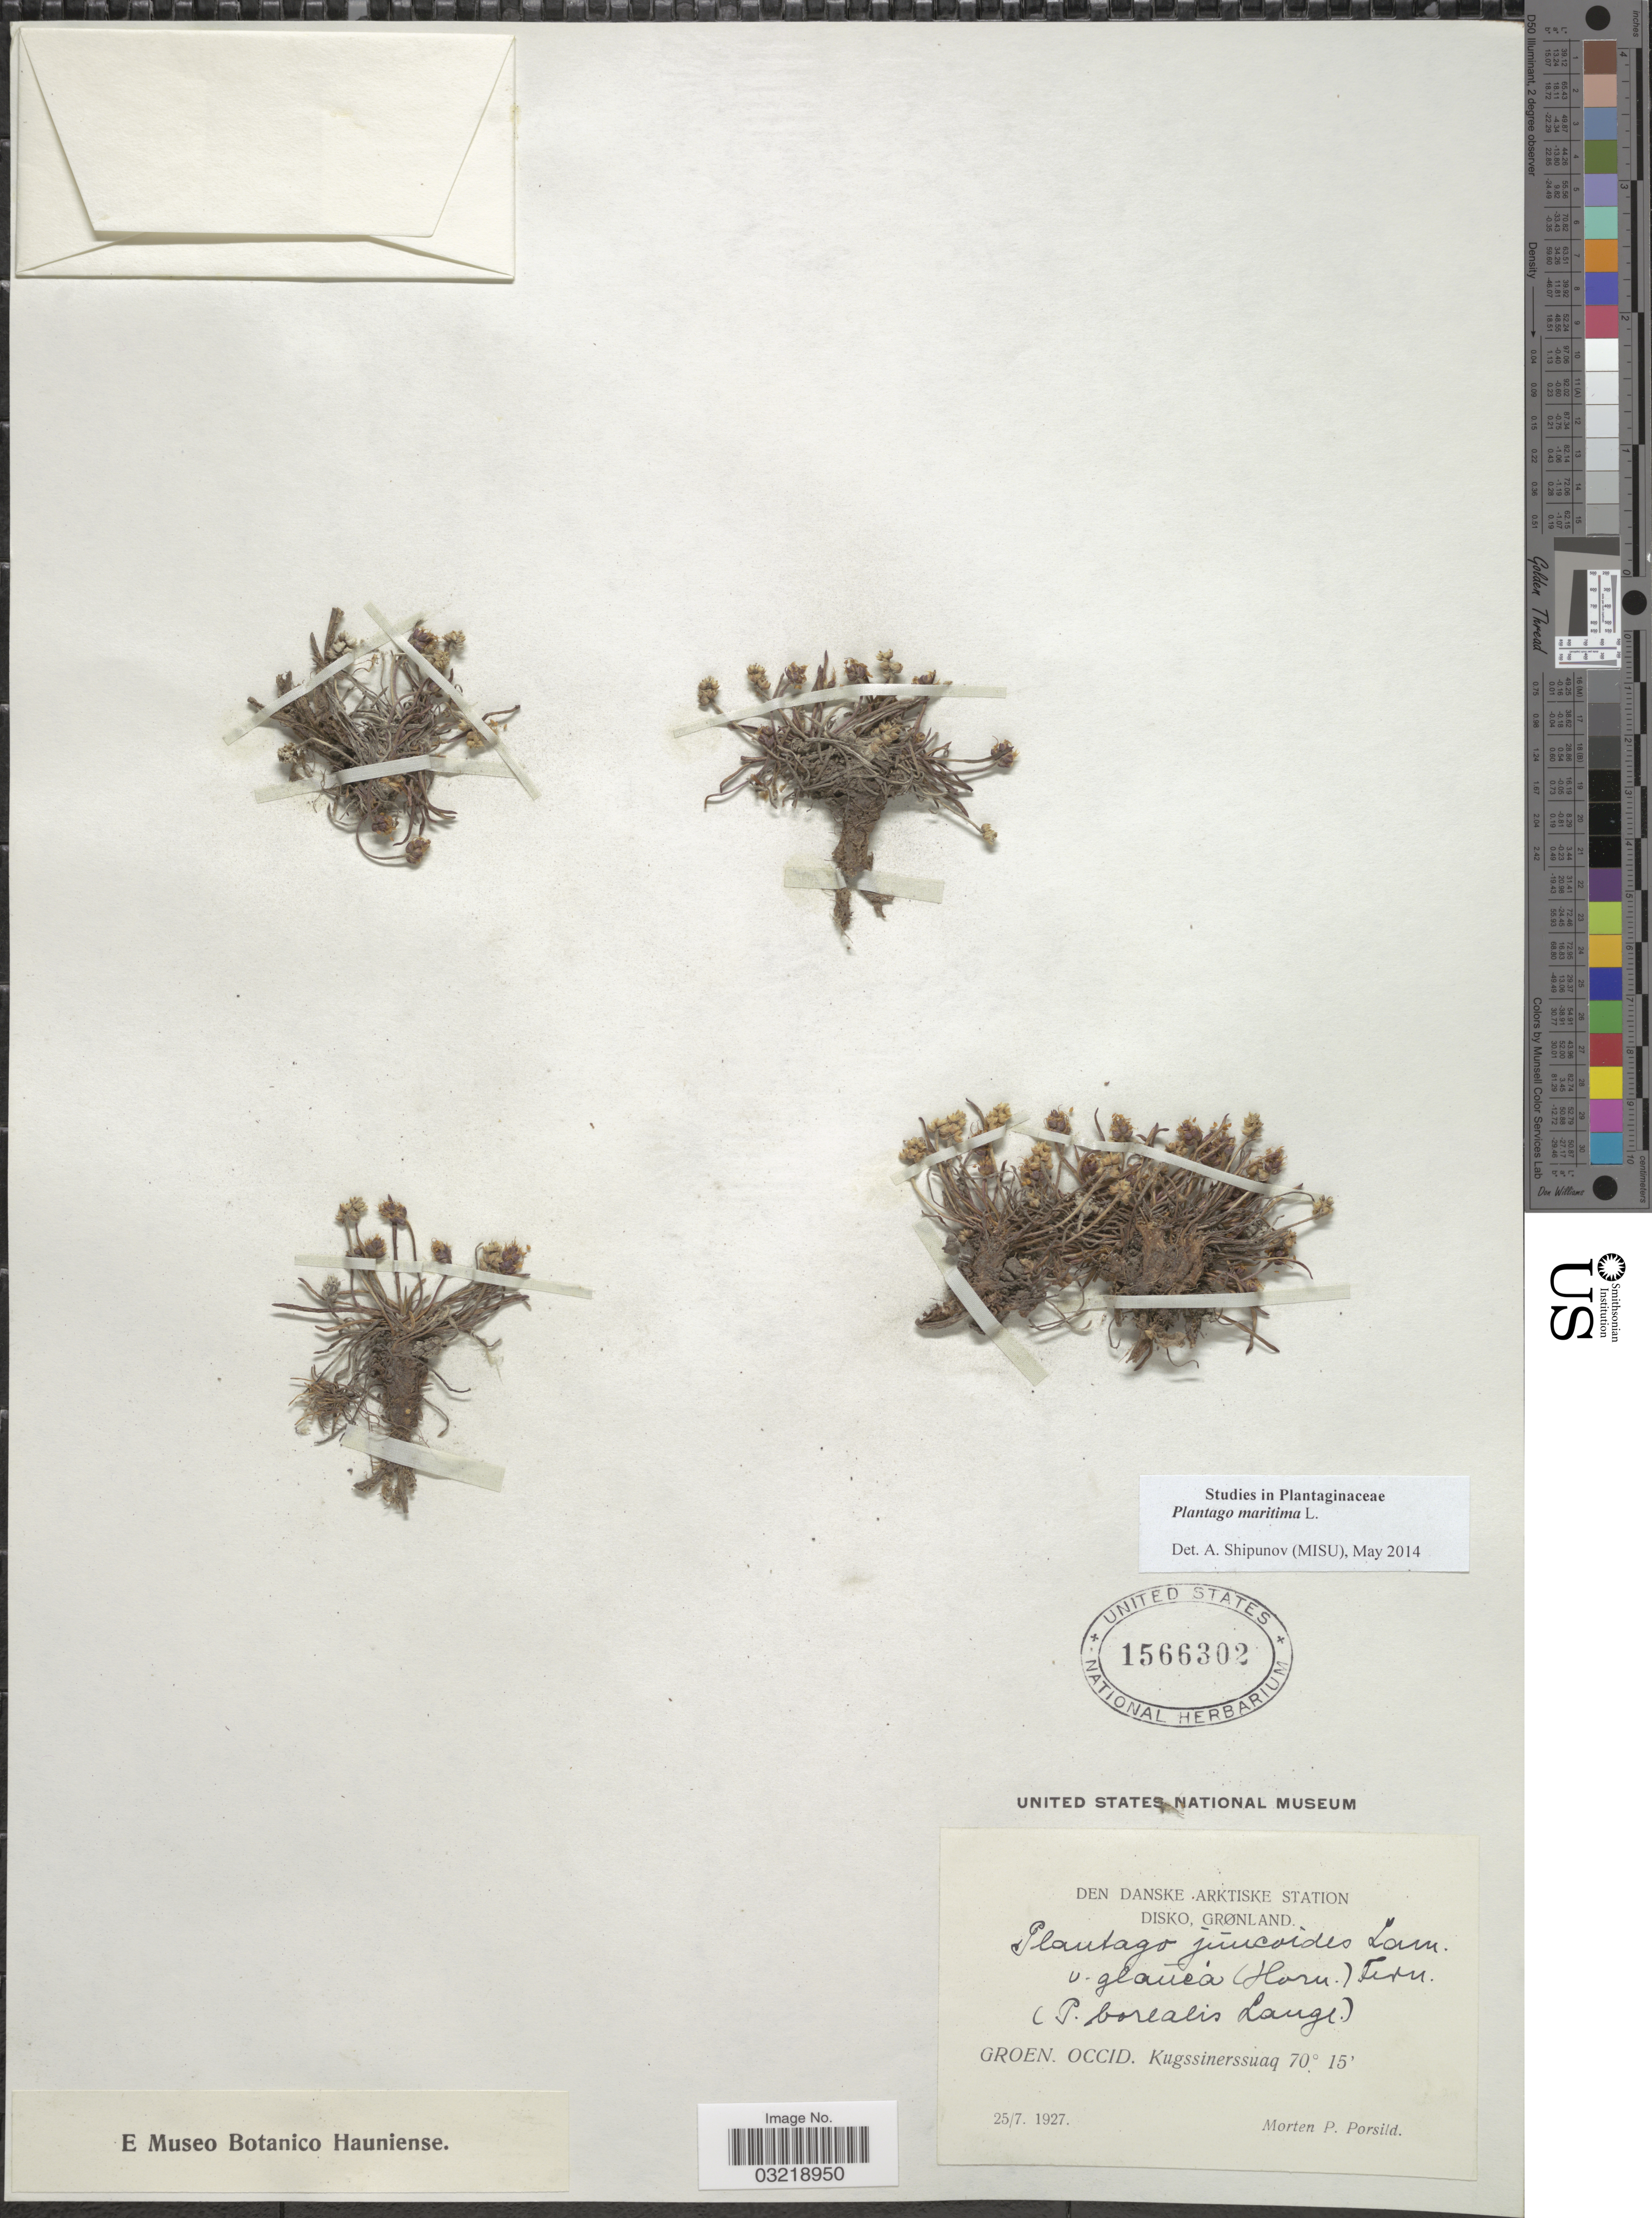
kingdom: Plantae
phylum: Tracheophyta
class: Magnoliopsida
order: Lamiales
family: Plantaginaceae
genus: Plantago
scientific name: Plantago maritima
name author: L.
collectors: M. P. Porsild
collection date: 1927-07-25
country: Greenland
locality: Den Danske Arktiske Station. Disko, Grønland. Groen. Occid. Kugssinerssuaq.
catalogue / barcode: US 1566302